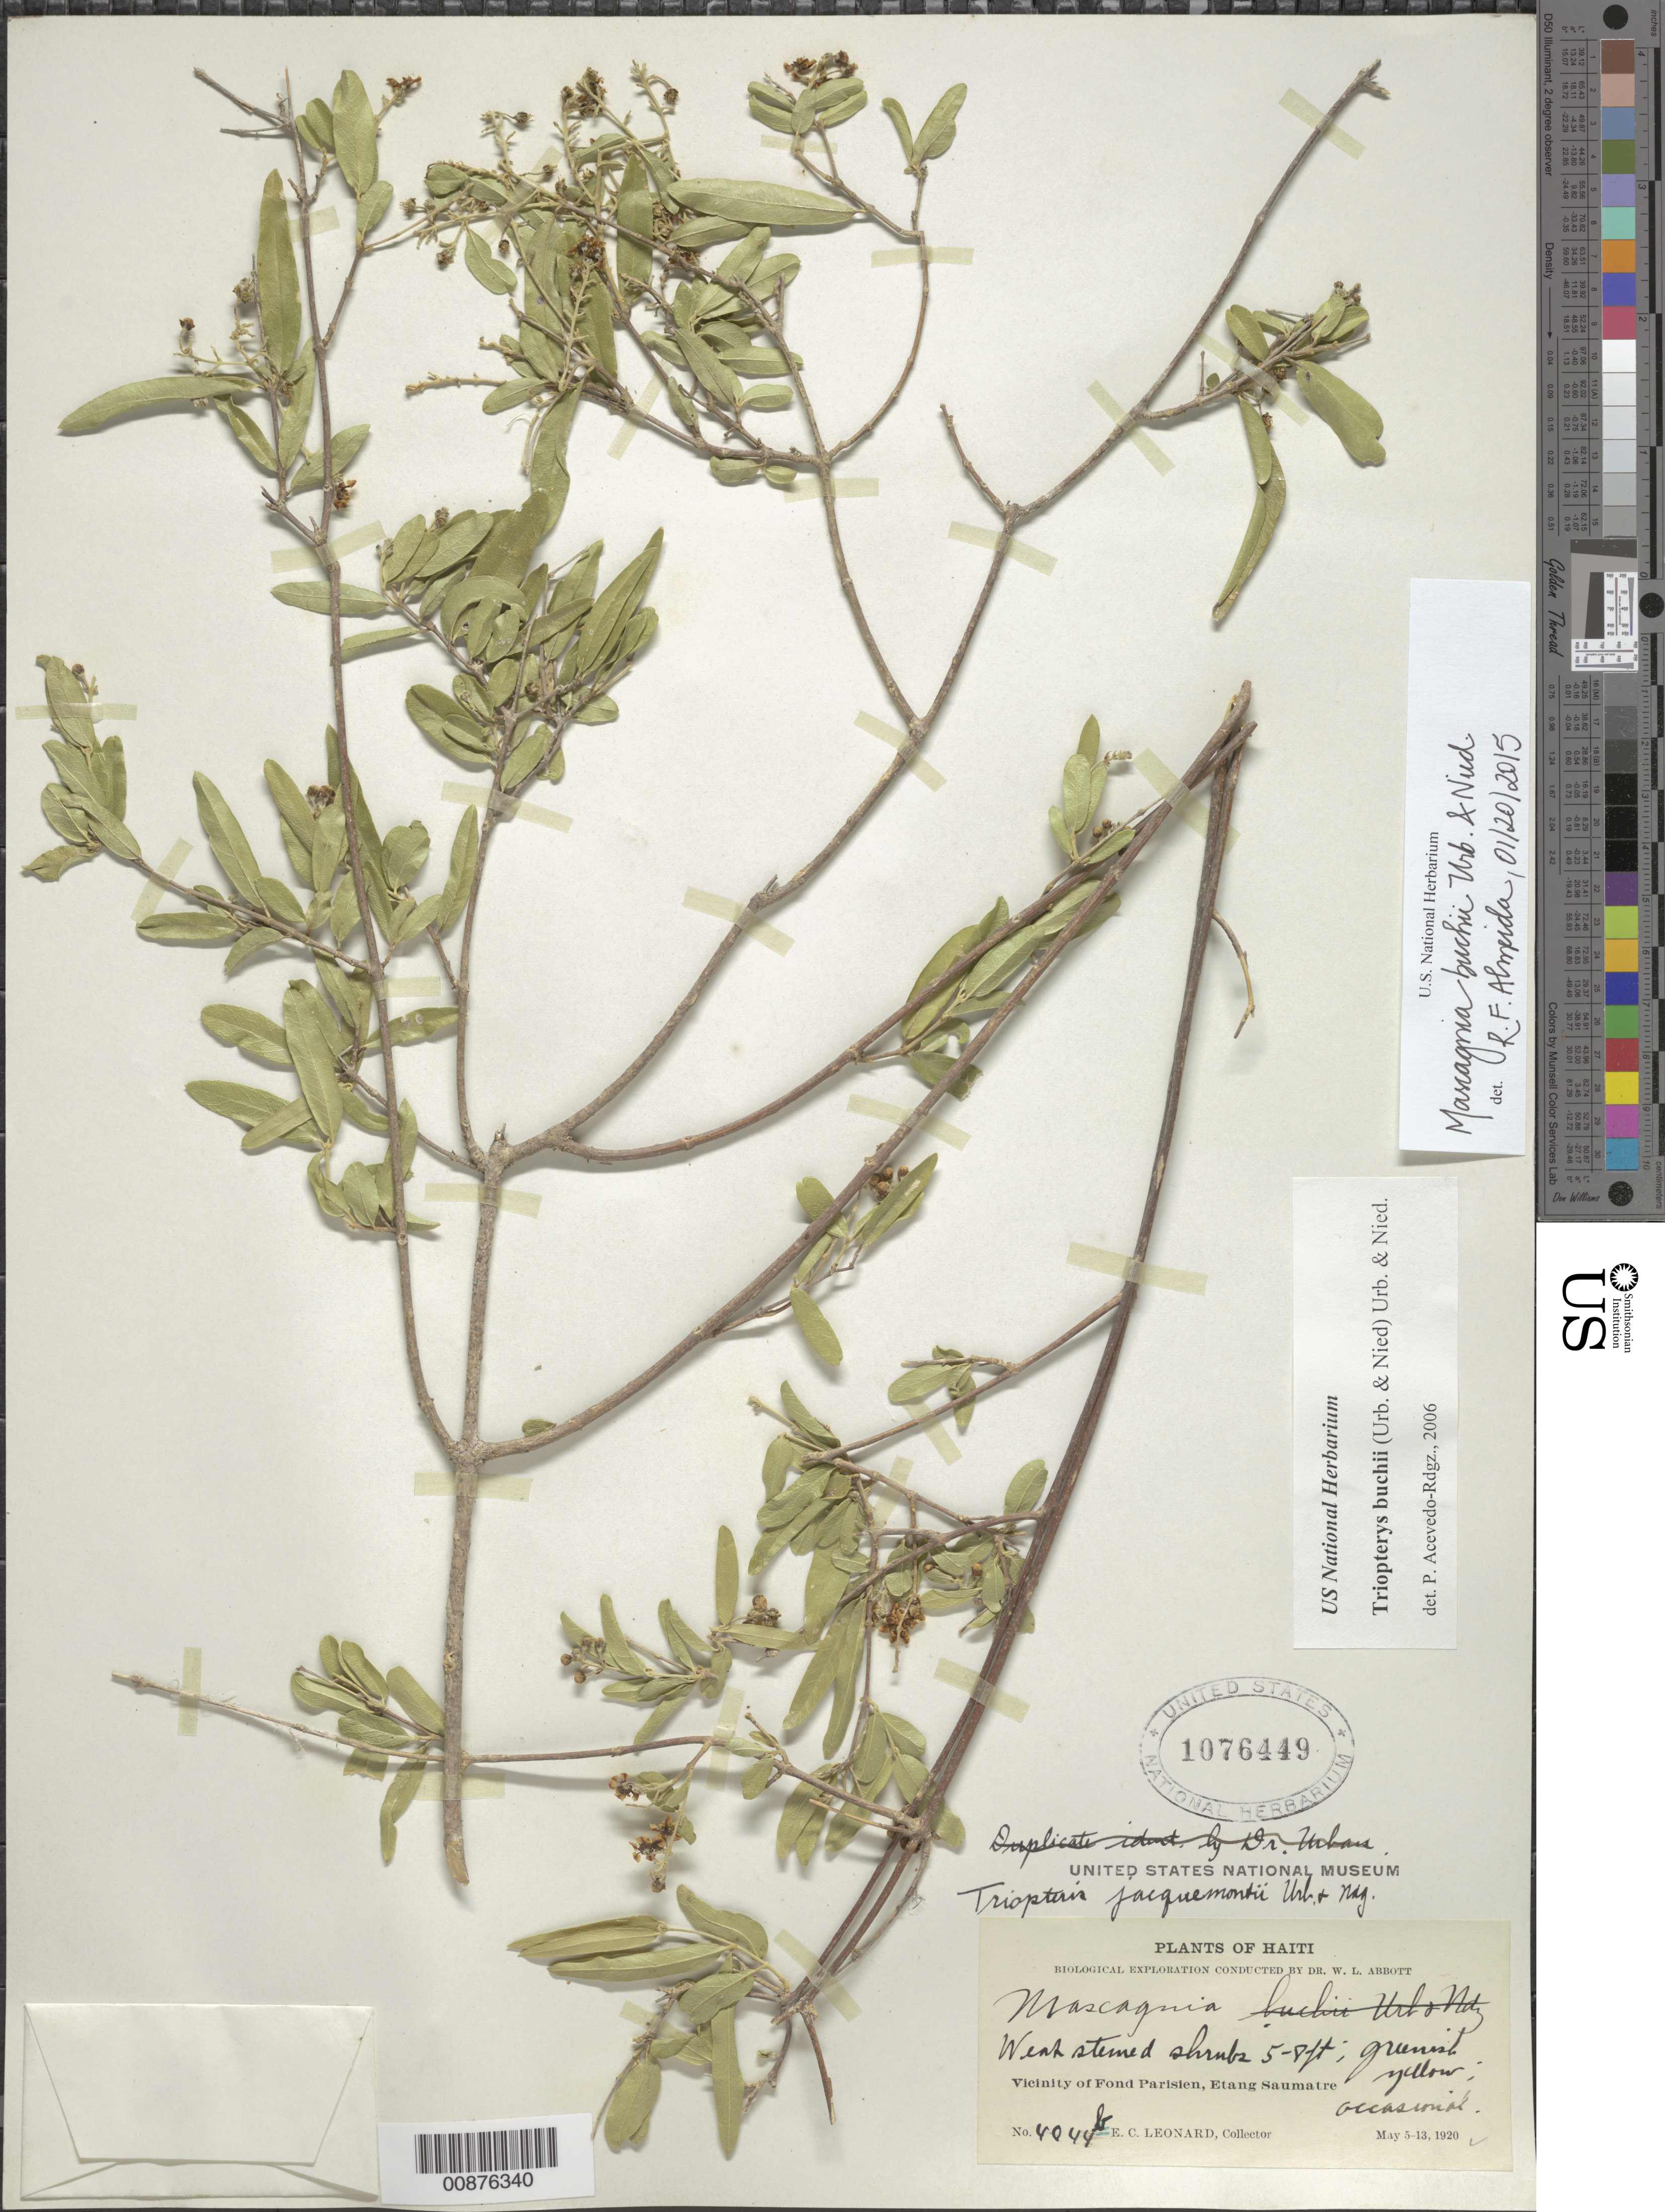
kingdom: Plantae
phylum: Tracheophyta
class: Magnoliopsida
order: Malpighiales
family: Malpighiaceae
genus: Mascagnia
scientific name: Mascagnia buchii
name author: Urb. & Nied.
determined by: De Almeida, R. F., (HUEFS), Universidade Estadual de Feira de Santana (BRAZIL)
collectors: E. C. Leonard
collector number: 4044B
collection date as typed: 05 May 1920 to 13 May 1920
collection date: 1920-05-05/1920-05-13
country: Haiti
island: Hispaniola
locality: Vicinity of Fond Parisien, Etang Saumatre.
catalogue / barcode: US 1076449